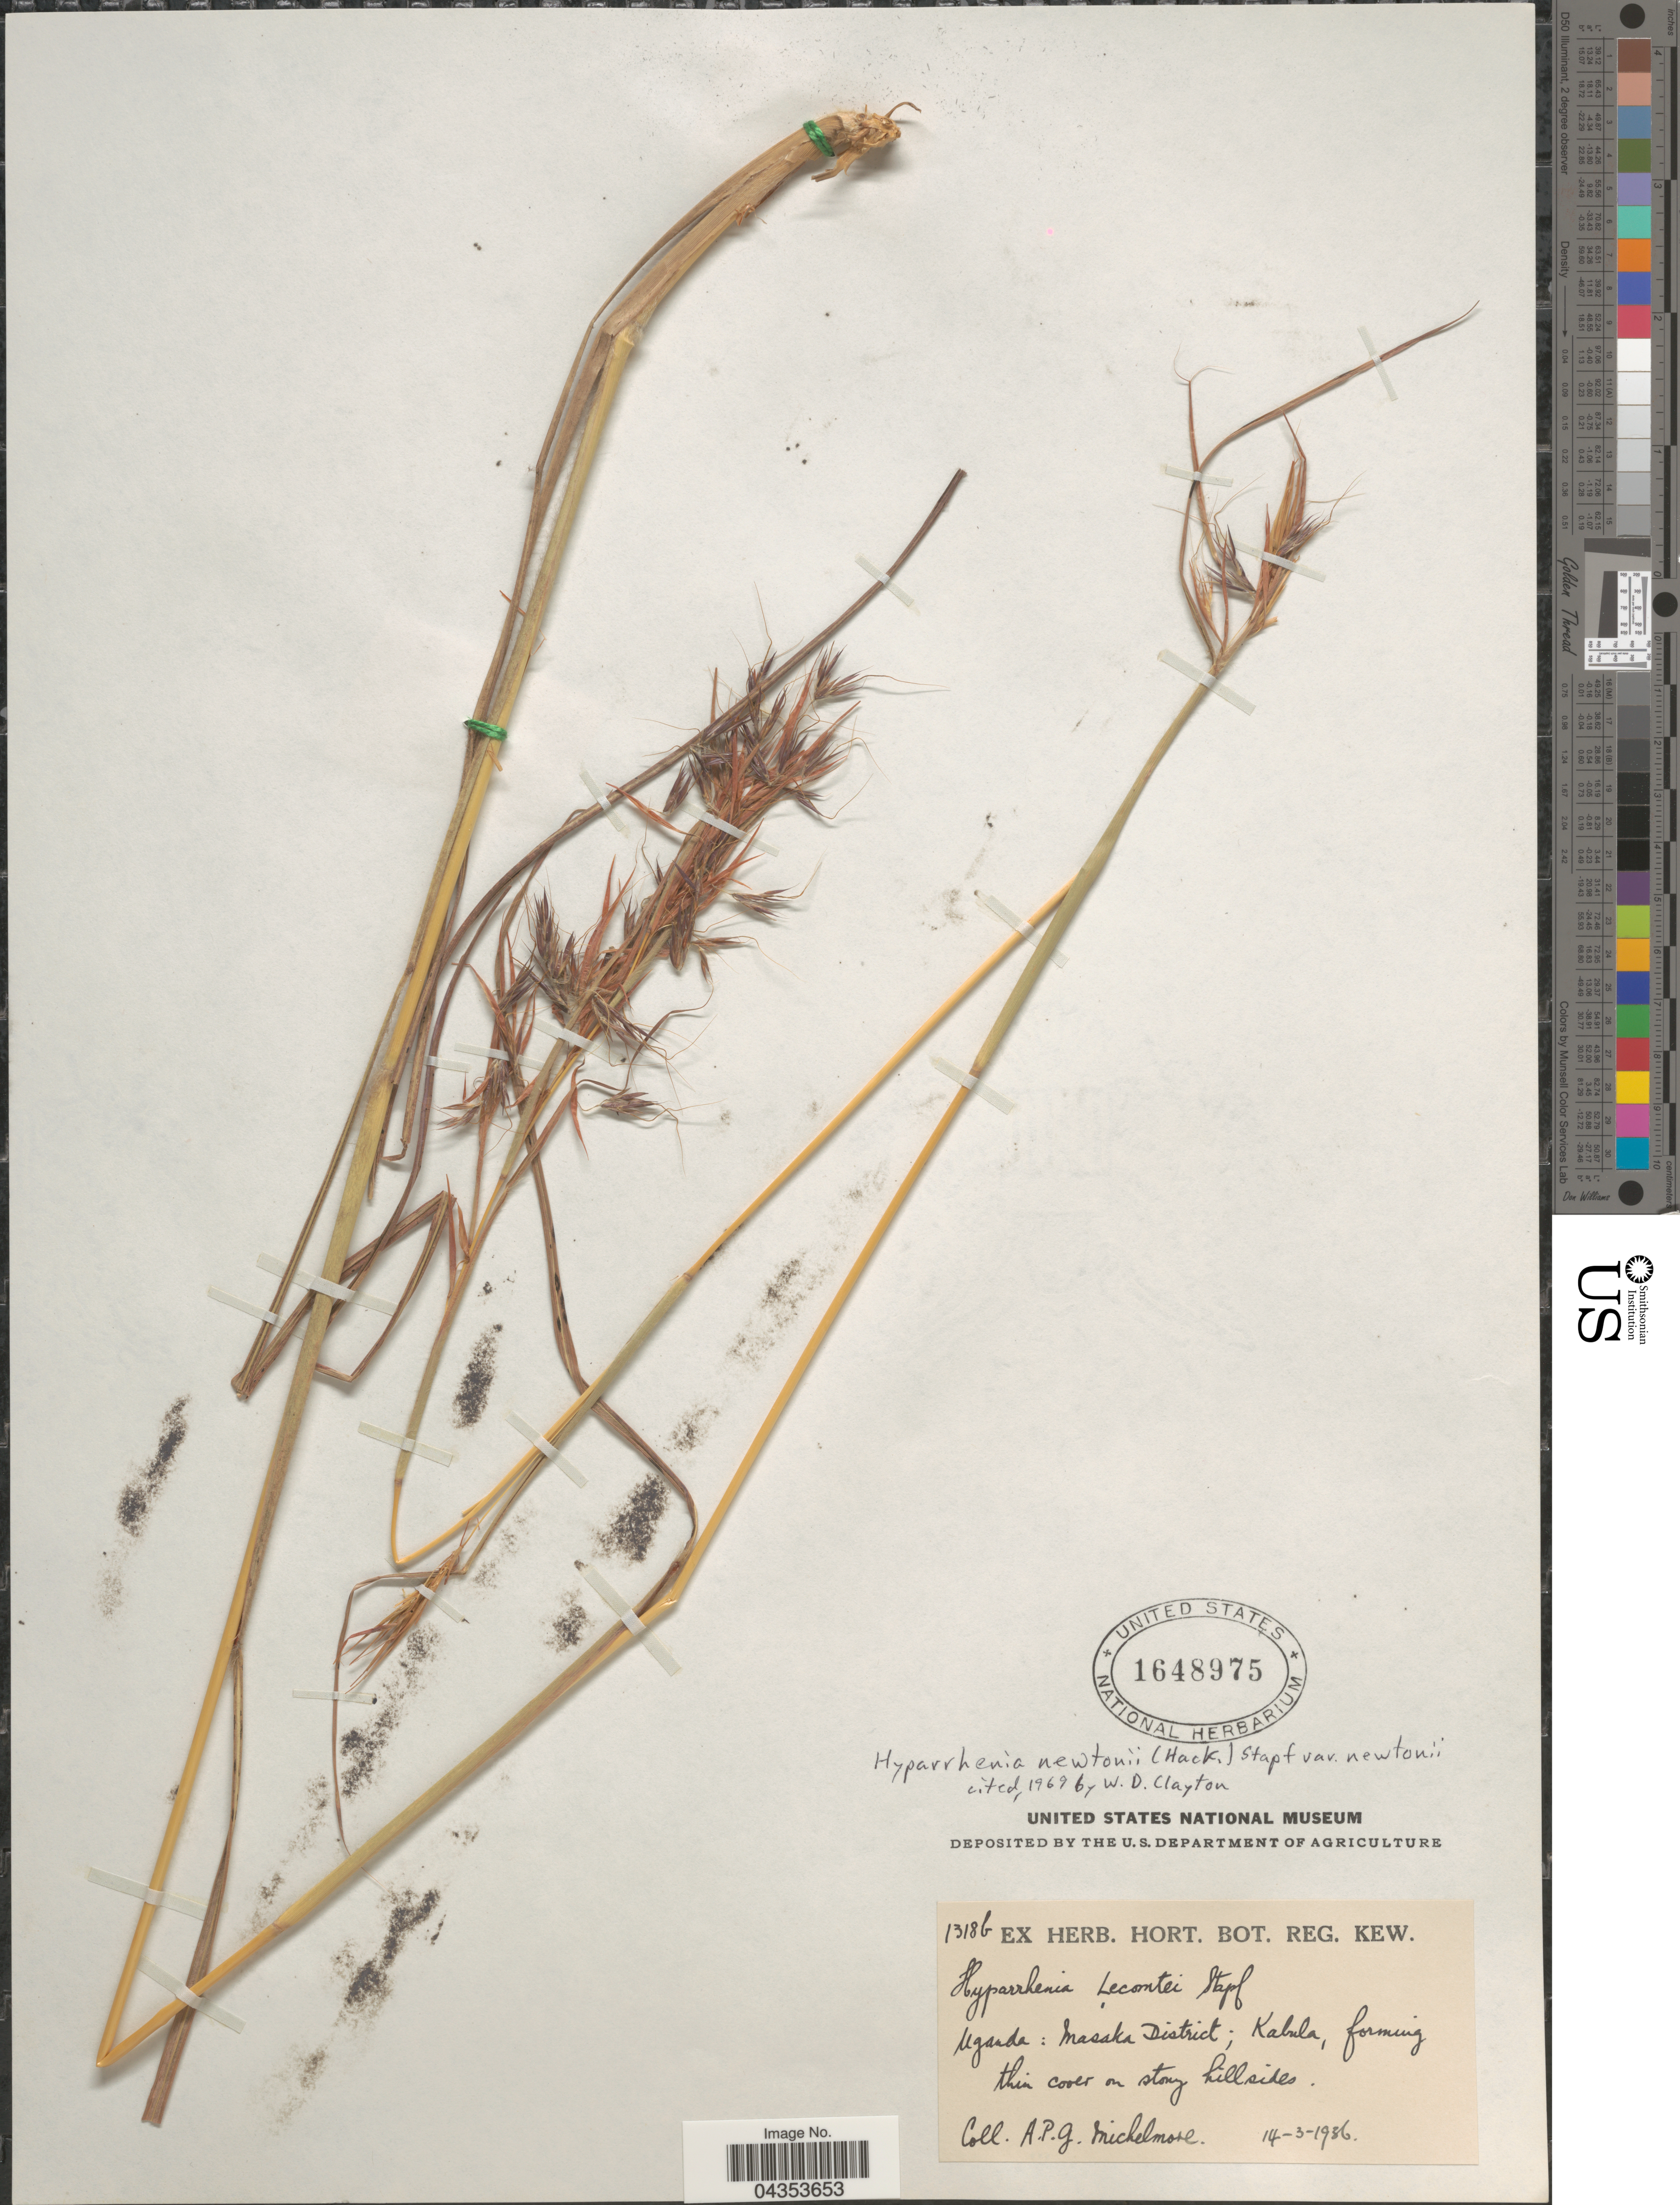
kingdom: Plantae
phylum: Tracheophyta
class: Liliopsida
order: Poales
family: Poaceae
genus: Hyparrhenia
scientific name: Hyparrhenia newtonii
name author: (Hack.) Staf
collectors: A. Michelmore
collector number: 1318b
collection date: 1936-03-14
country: Uganda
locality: Masaka District; Kabula.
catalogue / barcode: US 1648975